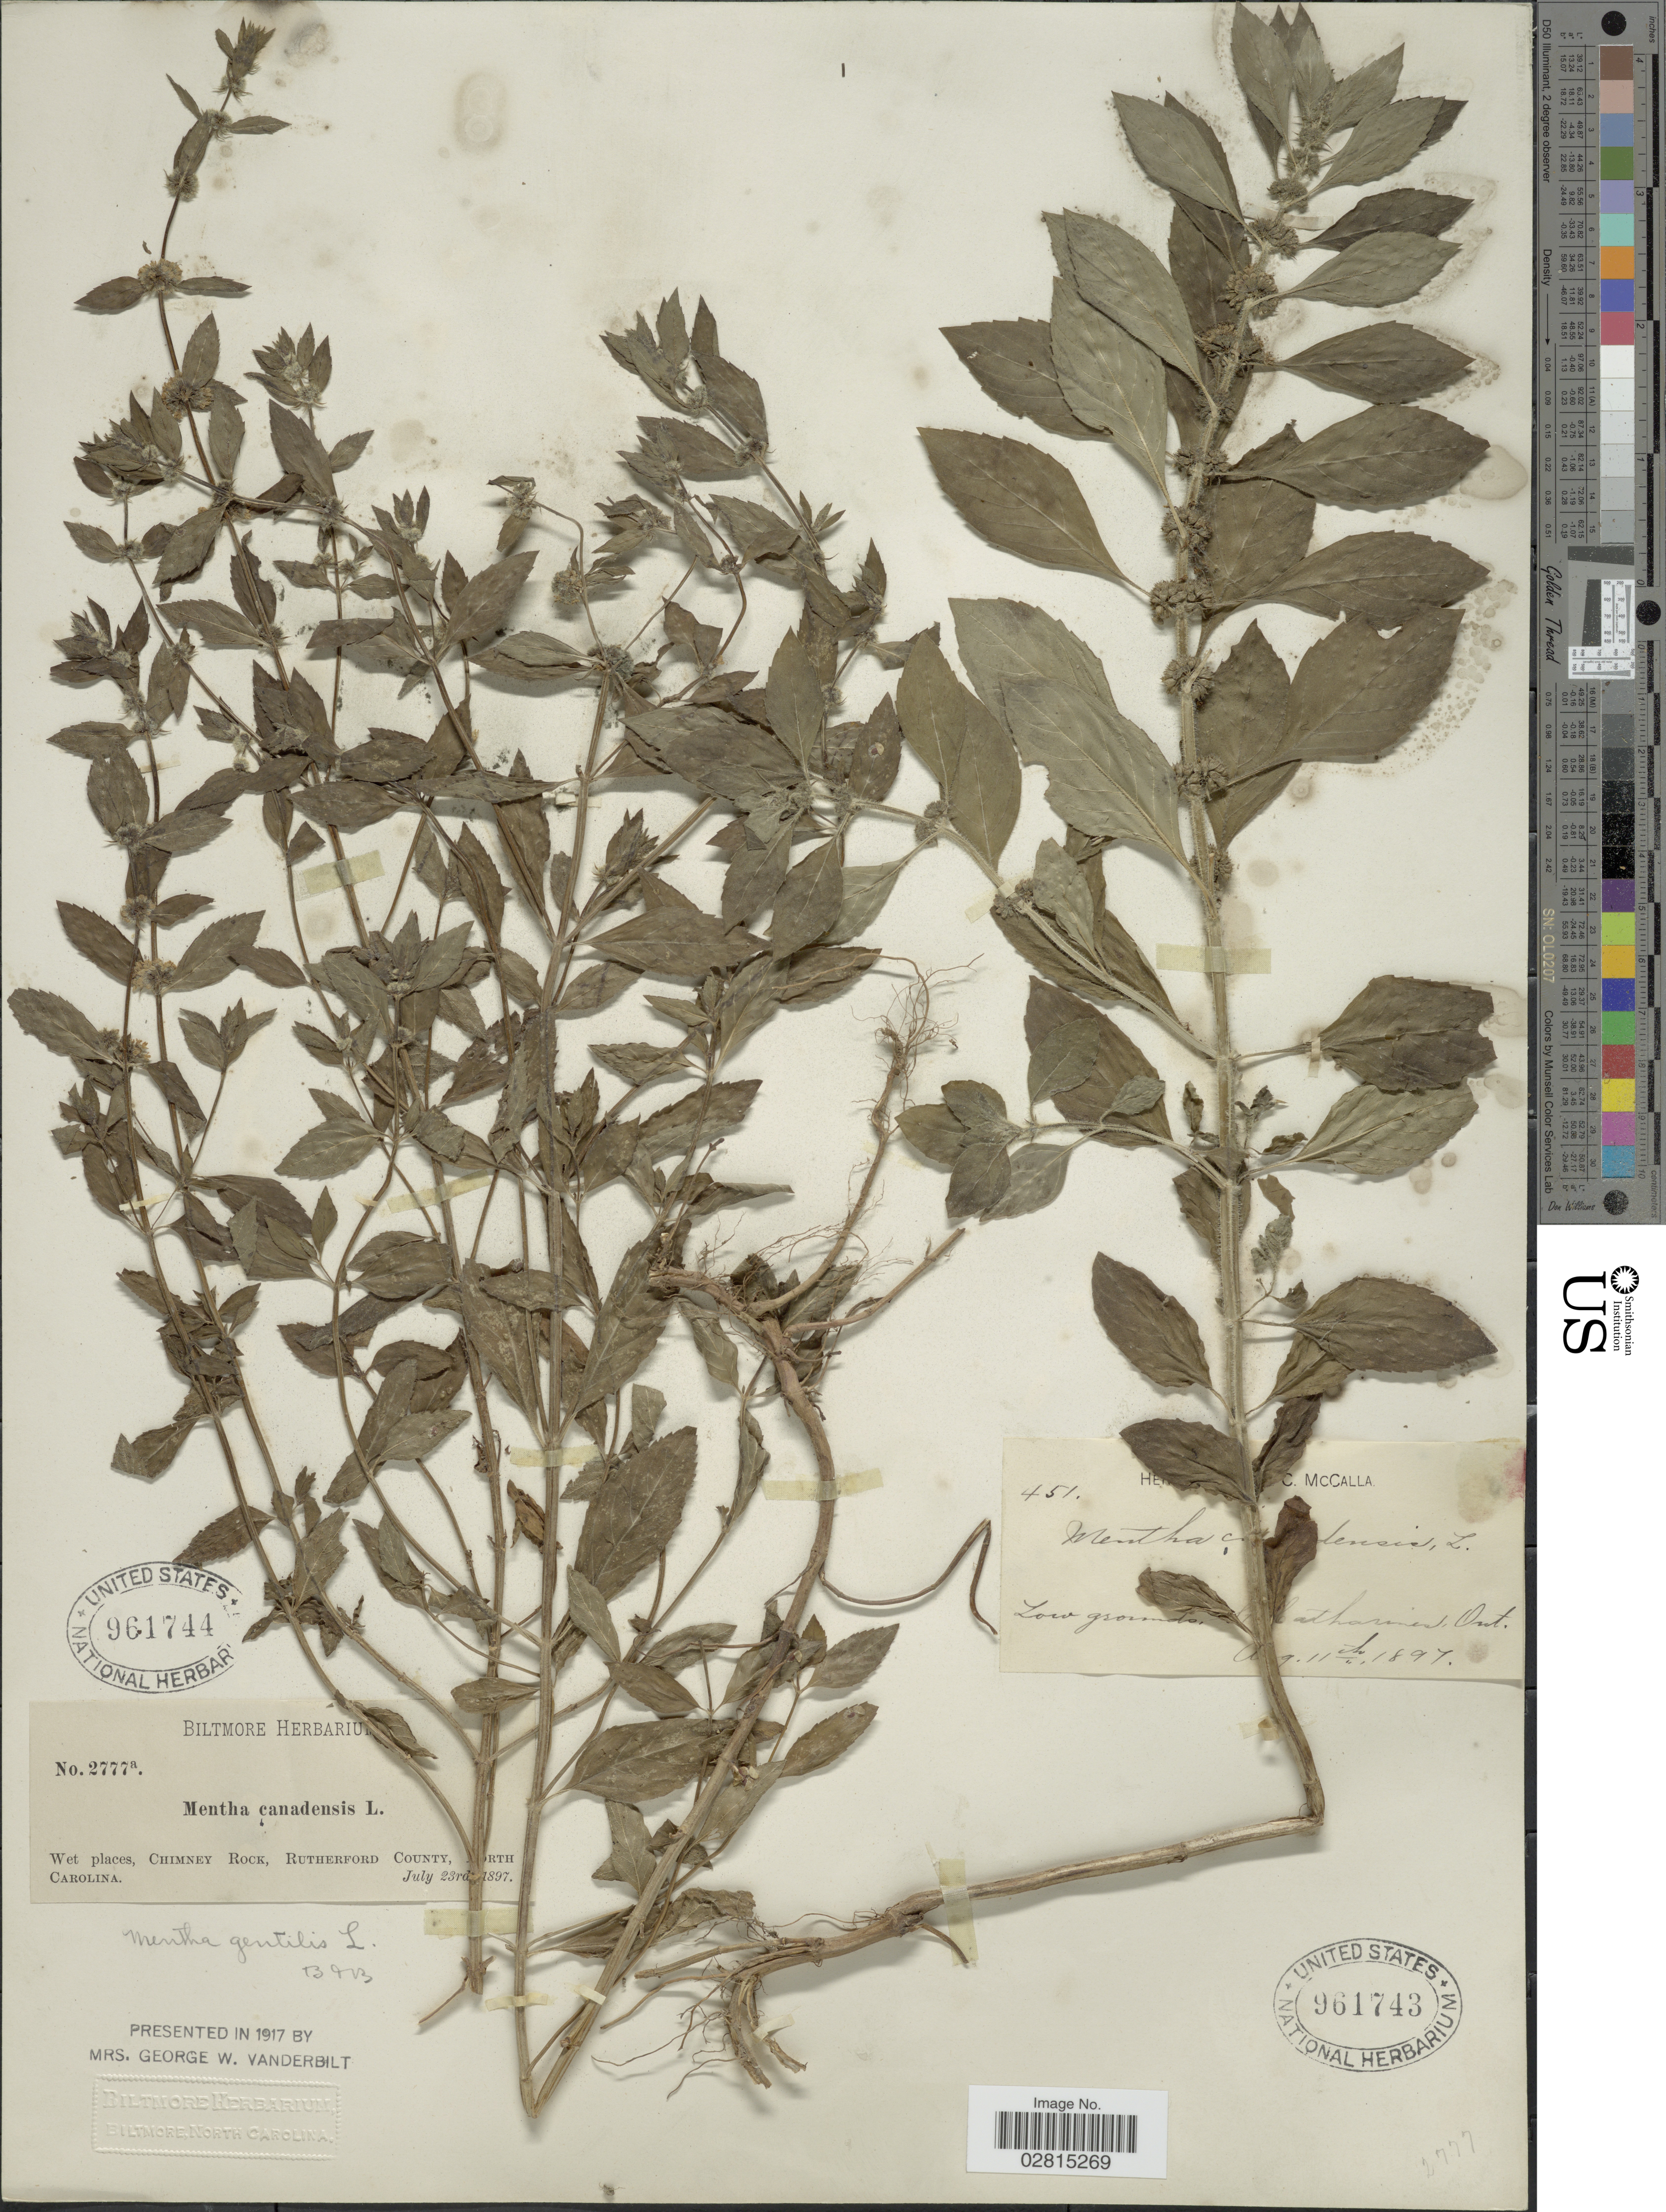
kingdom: Plantae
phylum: Tracheophyta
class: Magnoliopsida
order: Lamiales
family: Lamiaceae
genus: Mentha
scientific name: Mentha canadensis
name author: L.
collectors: ex herb. Biltmore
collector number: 2777a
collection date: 1897-07-23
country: United States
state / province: North Carolina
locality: Wet places, Chimney Rock, Rutherford County.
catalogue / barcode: US 961744